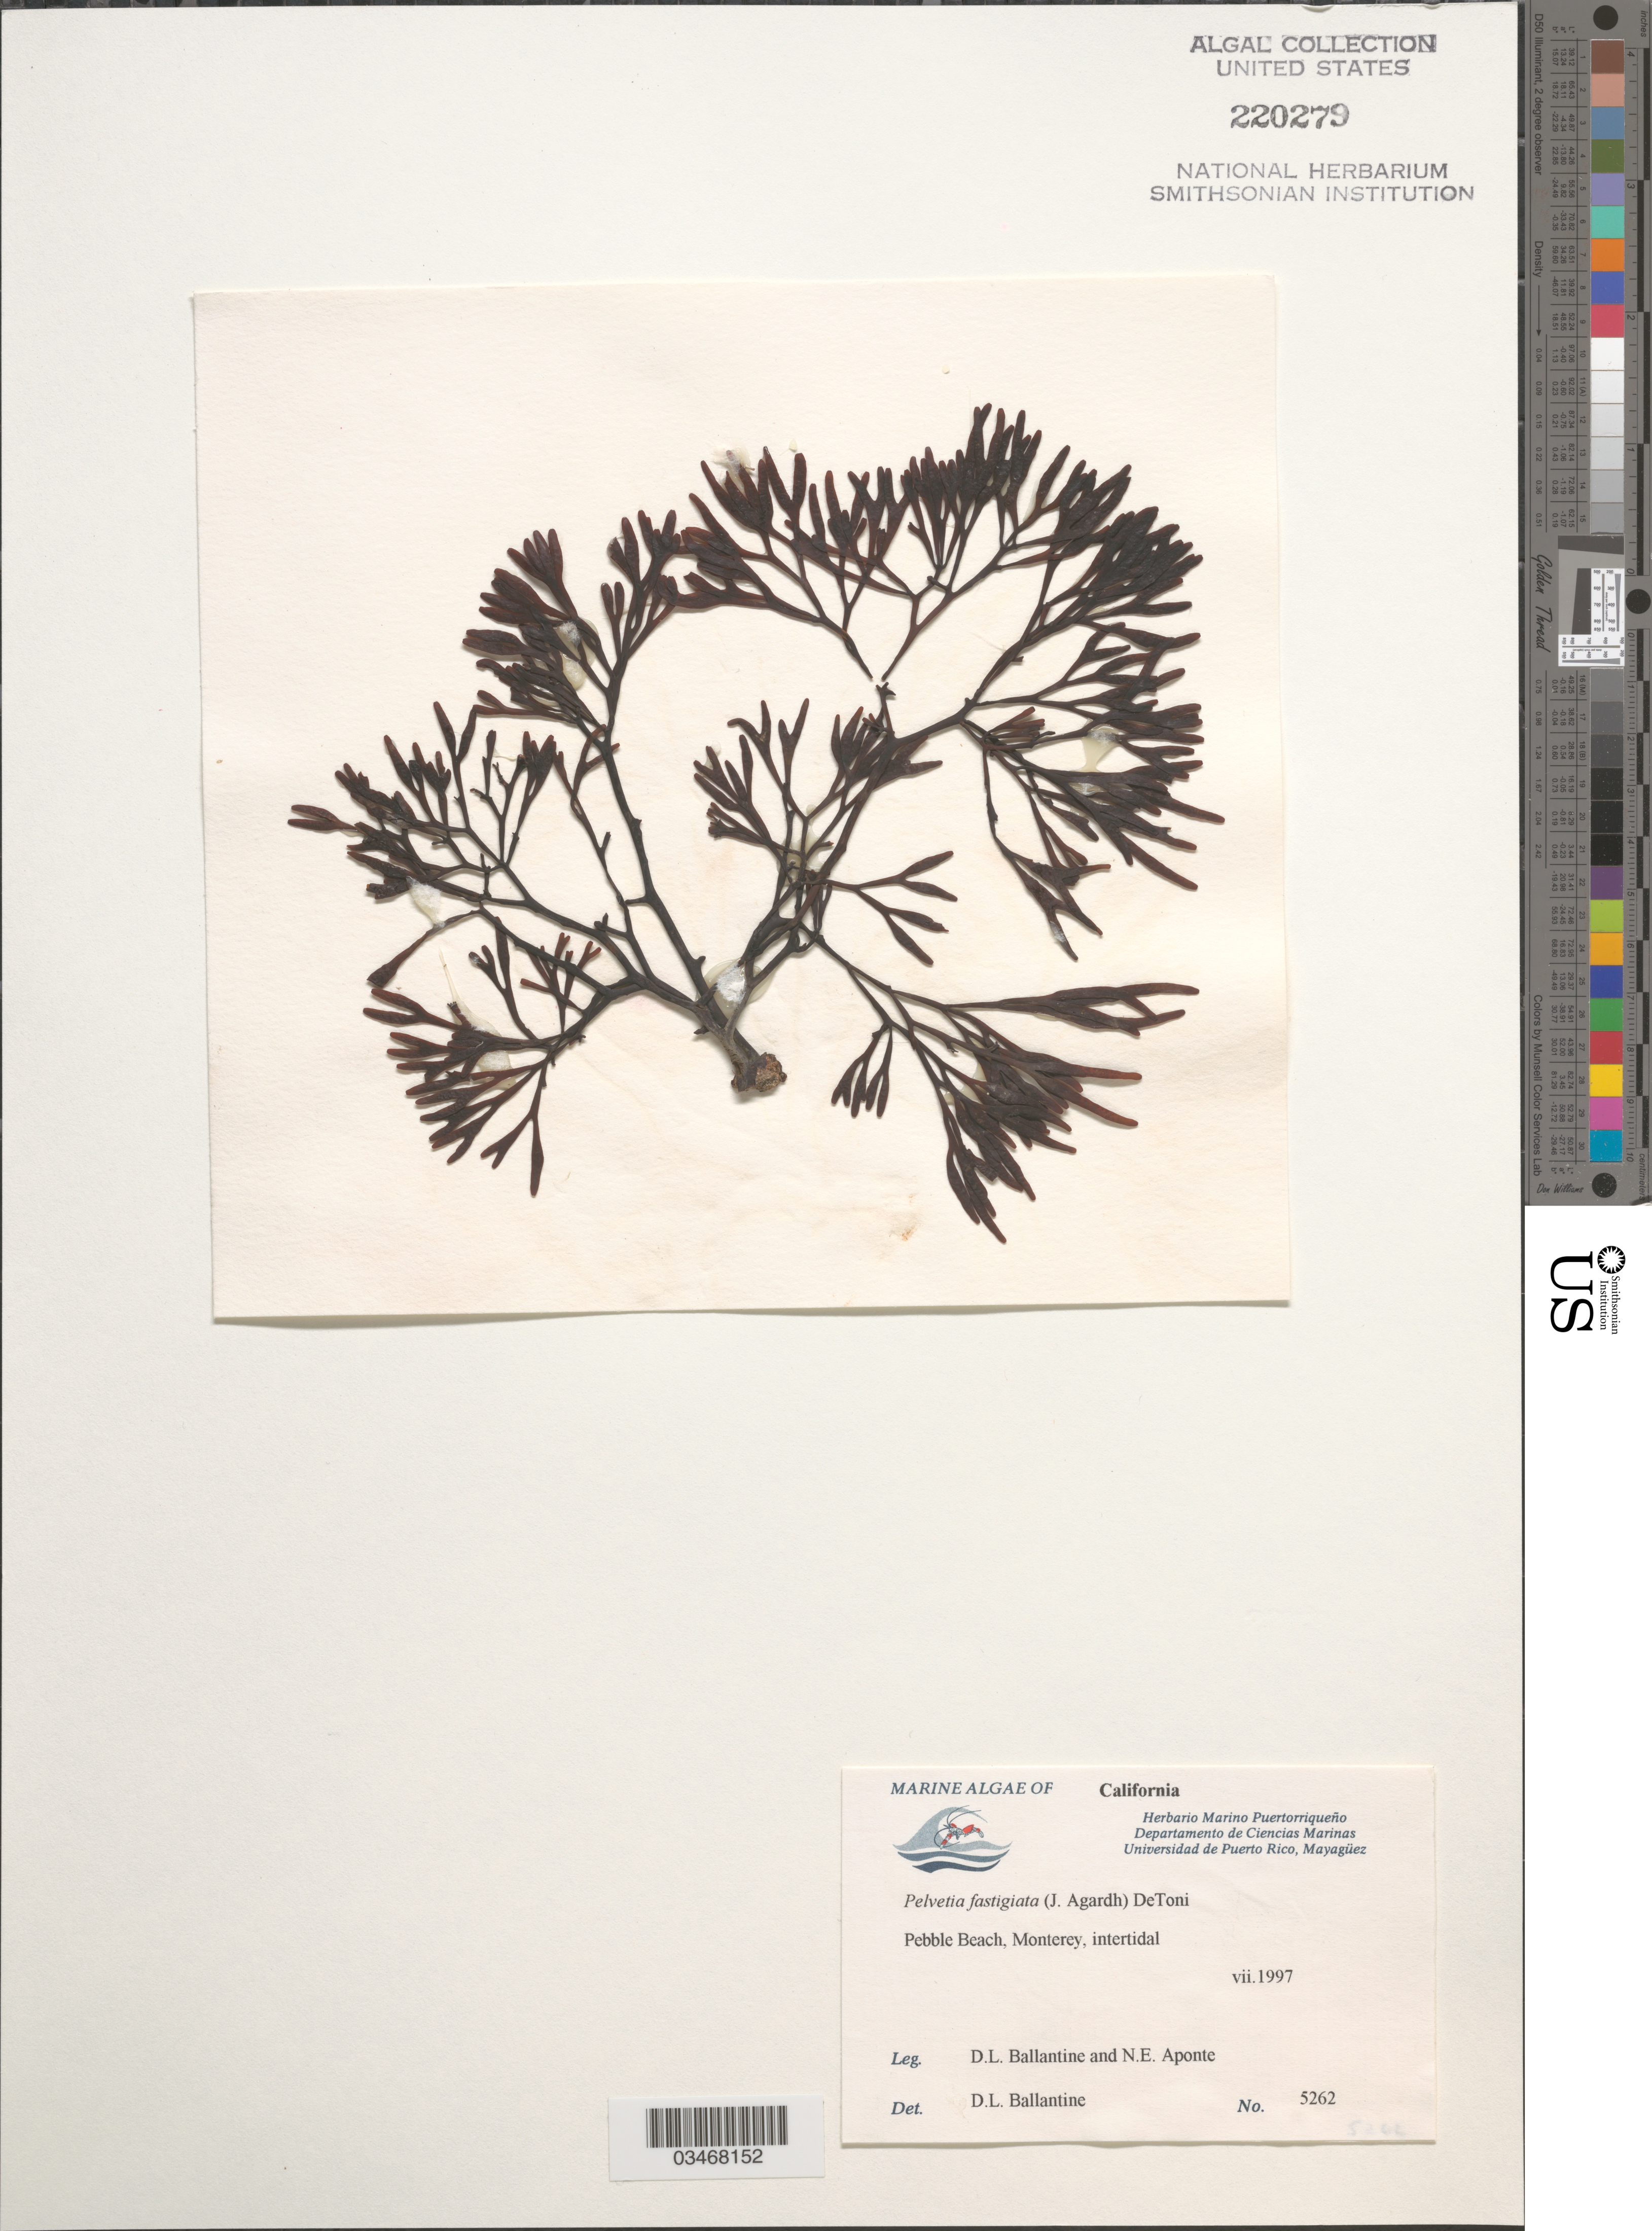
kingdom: Chromista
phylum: Ochrophyta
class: Phaeophyceae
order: Fucales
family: Fucaceae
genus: Silvetia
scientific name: Silvetia compressa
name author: (J. Agardh) E.A. Serrão et al.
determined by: Algae name updating Project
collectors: D.L. Ballantine & N. E. Aponte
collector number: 5262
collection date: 1997-07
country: United States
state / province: California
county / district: Monterey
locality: Pebble Beach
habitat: Intertidal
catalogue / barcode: US 220279